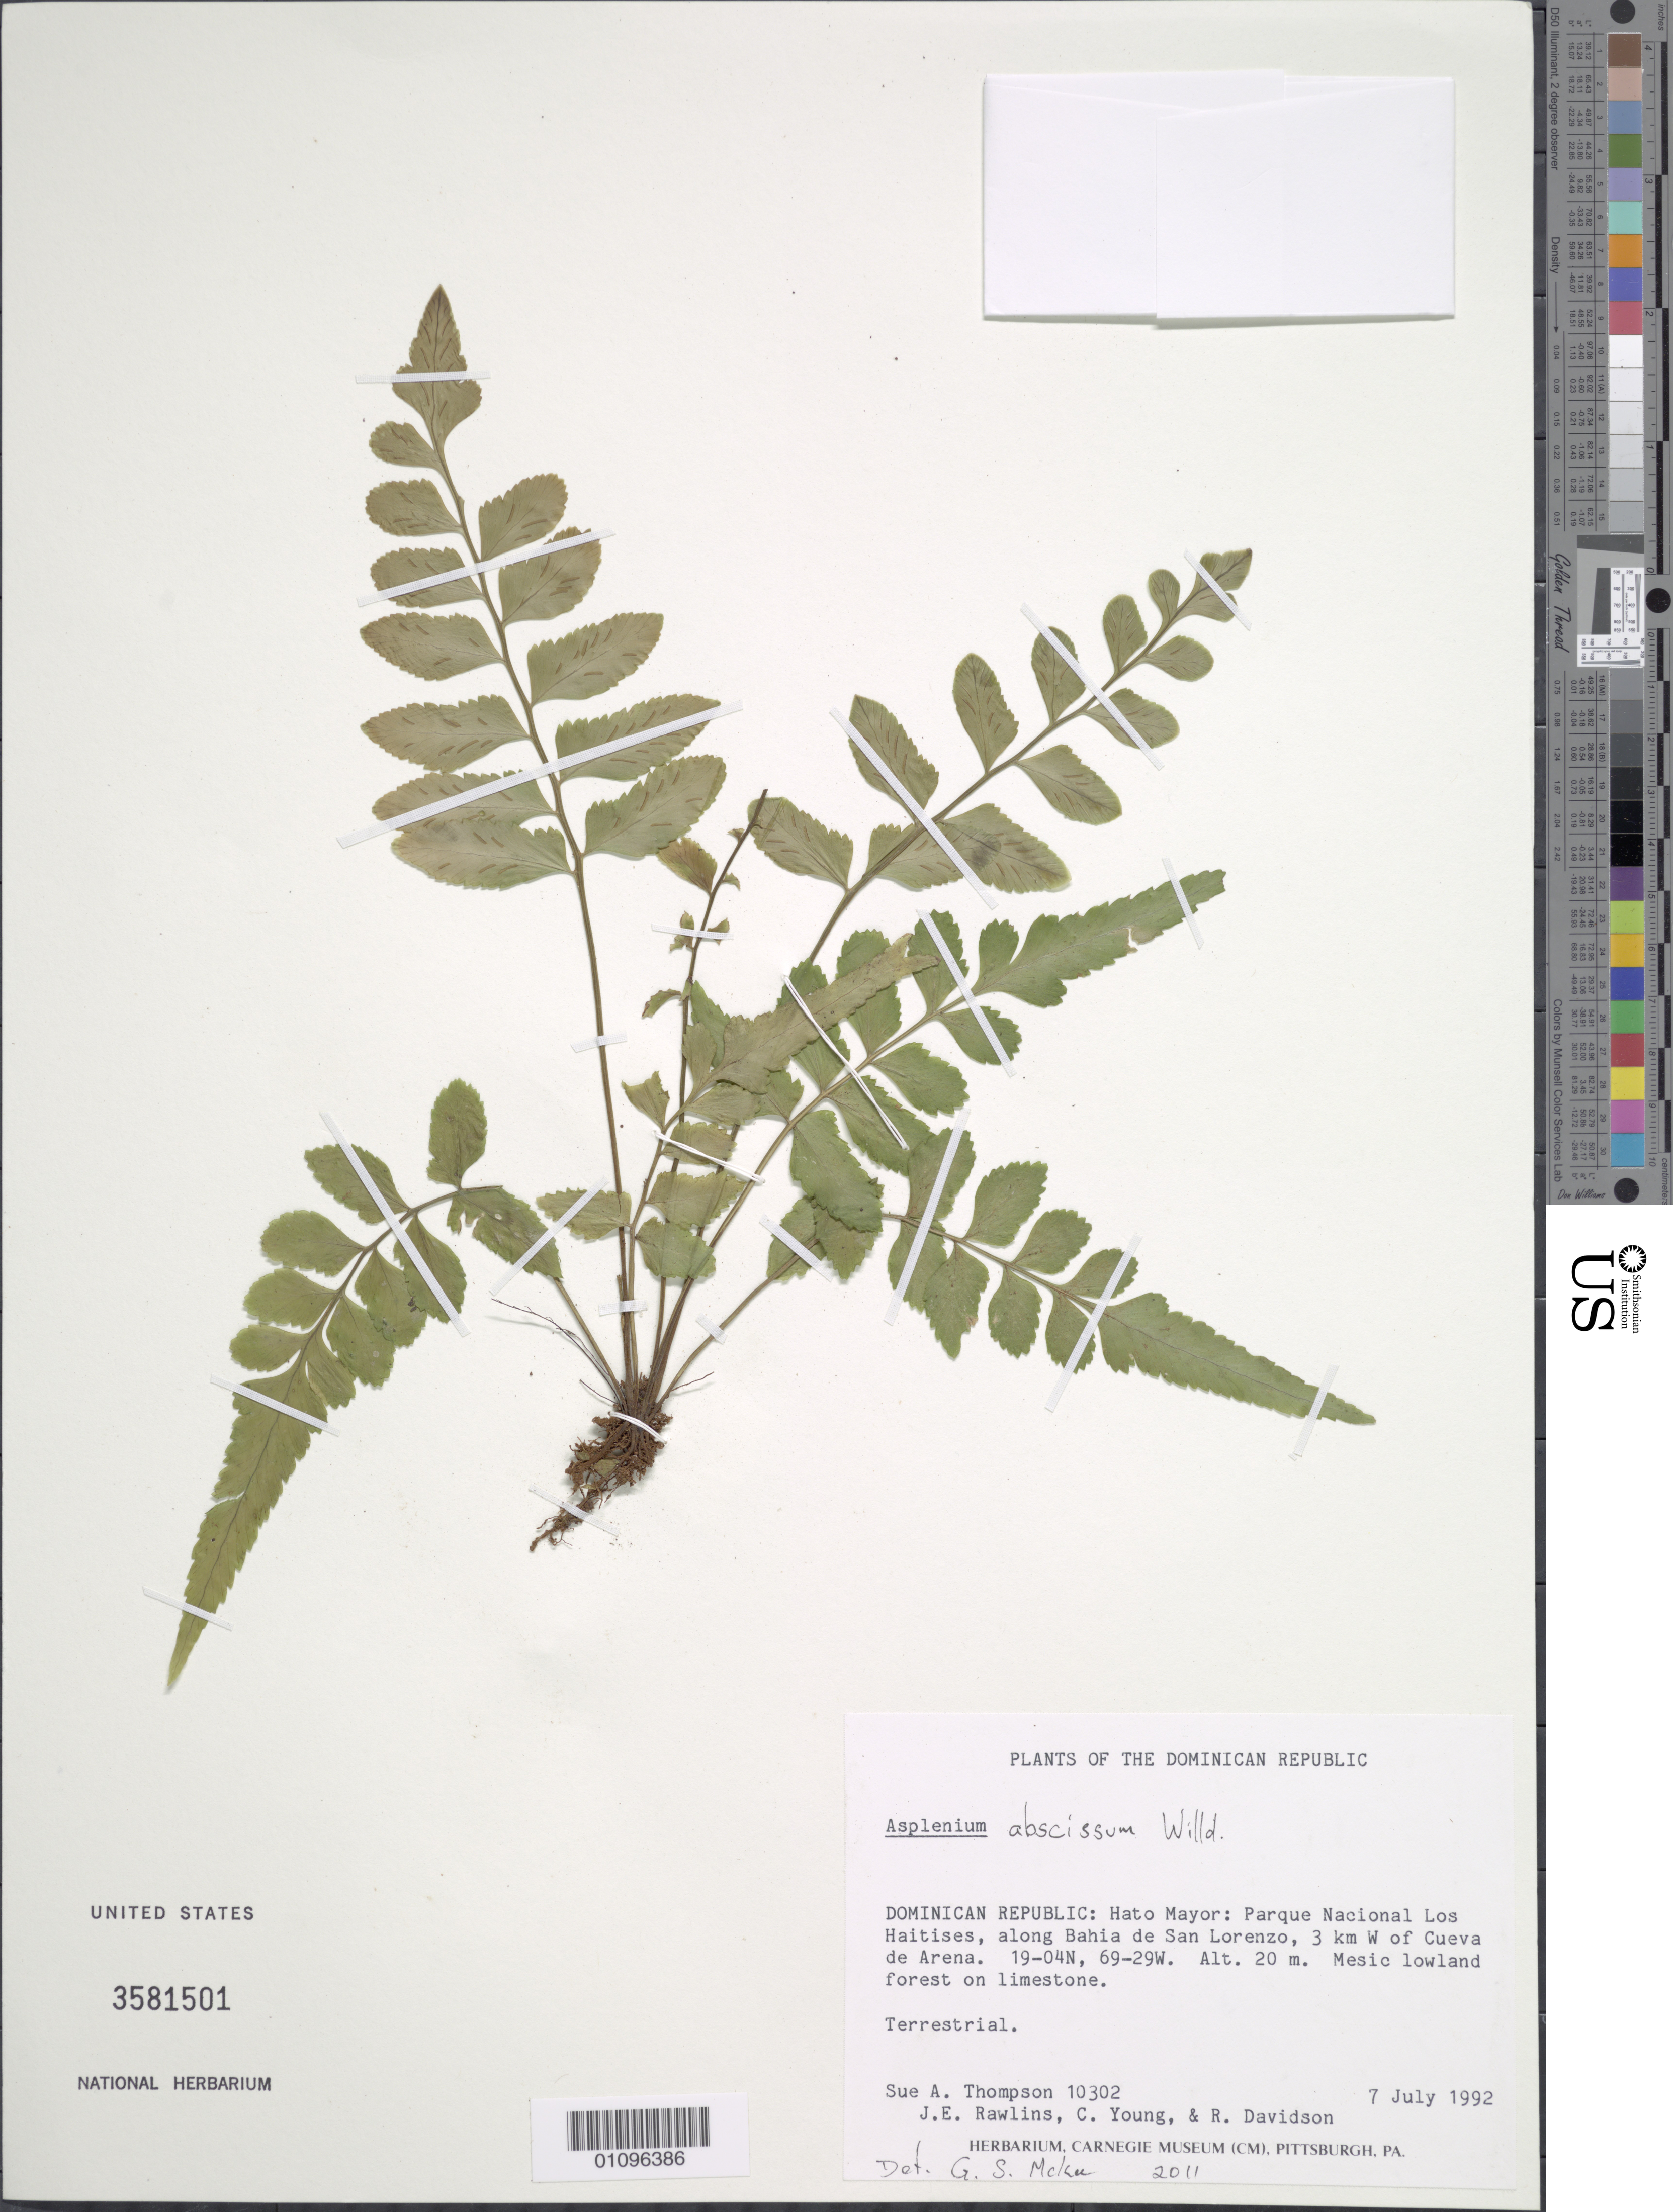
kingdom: Plantae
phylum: Tracheophyta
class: Polypodiopsida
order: Polypodiales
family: Aspleniaceae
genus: Asplenium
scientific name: Asplenium abscissum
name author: Willd.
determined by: McKee, G. S., (US), NMNH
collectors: S. A. Thompson, J. Rawlins, C. Young & R. Davidson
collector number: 10302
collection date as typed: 07 Jul 1992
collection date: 1992-07-07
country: Dominican Republic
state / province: Hato Mayor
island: Hispaniola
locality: Parque Nacional Los Haitises, along Bahia de San Lorenzo, 3 km W of Cueva de Arena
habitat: Mesic lowland forest on limestone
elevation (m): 20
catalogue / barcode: US 3581501